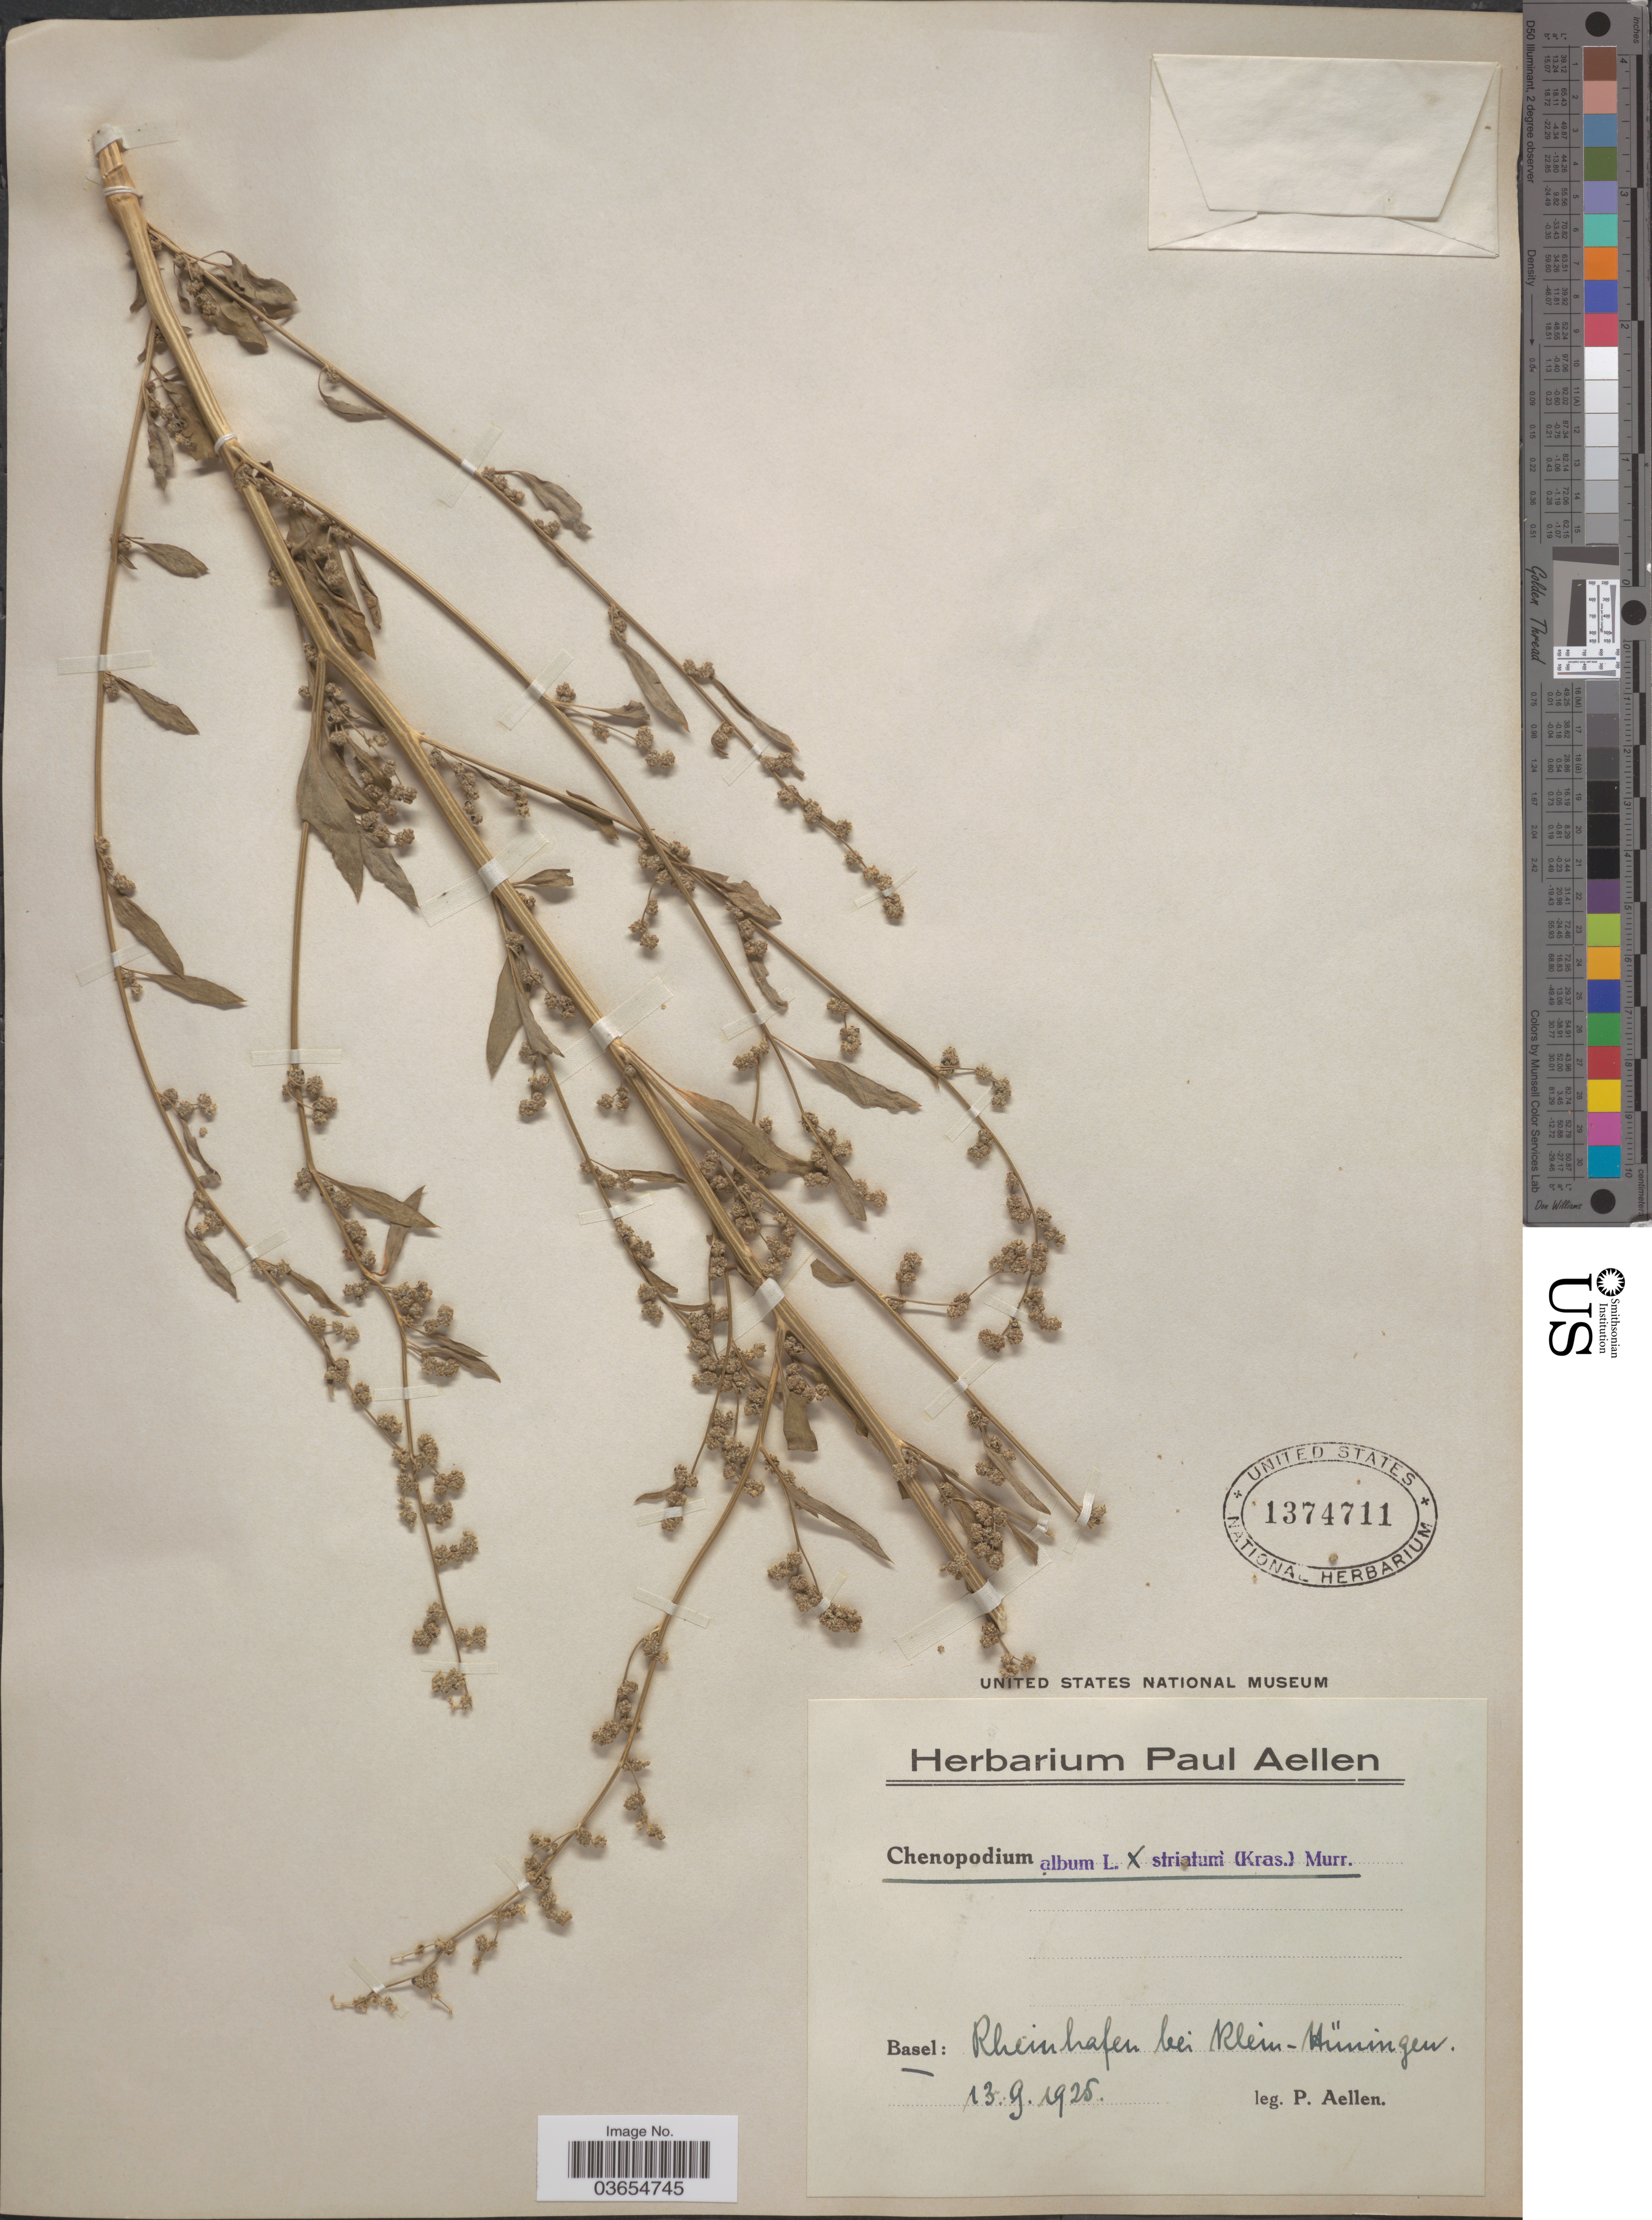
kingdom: Plantae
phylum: Tracheophyta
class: Magnoliopsida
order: Caryophyllales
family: Amaranthaceae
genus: Chenopodium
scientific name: Chenopodium album x C. striatum (Krasan) Murr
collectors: P. Aellen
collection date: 1925-09-13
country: Switzerland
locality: Basel: Rheinhafen bei Klein-Hüningen.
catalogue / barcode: US 1374711